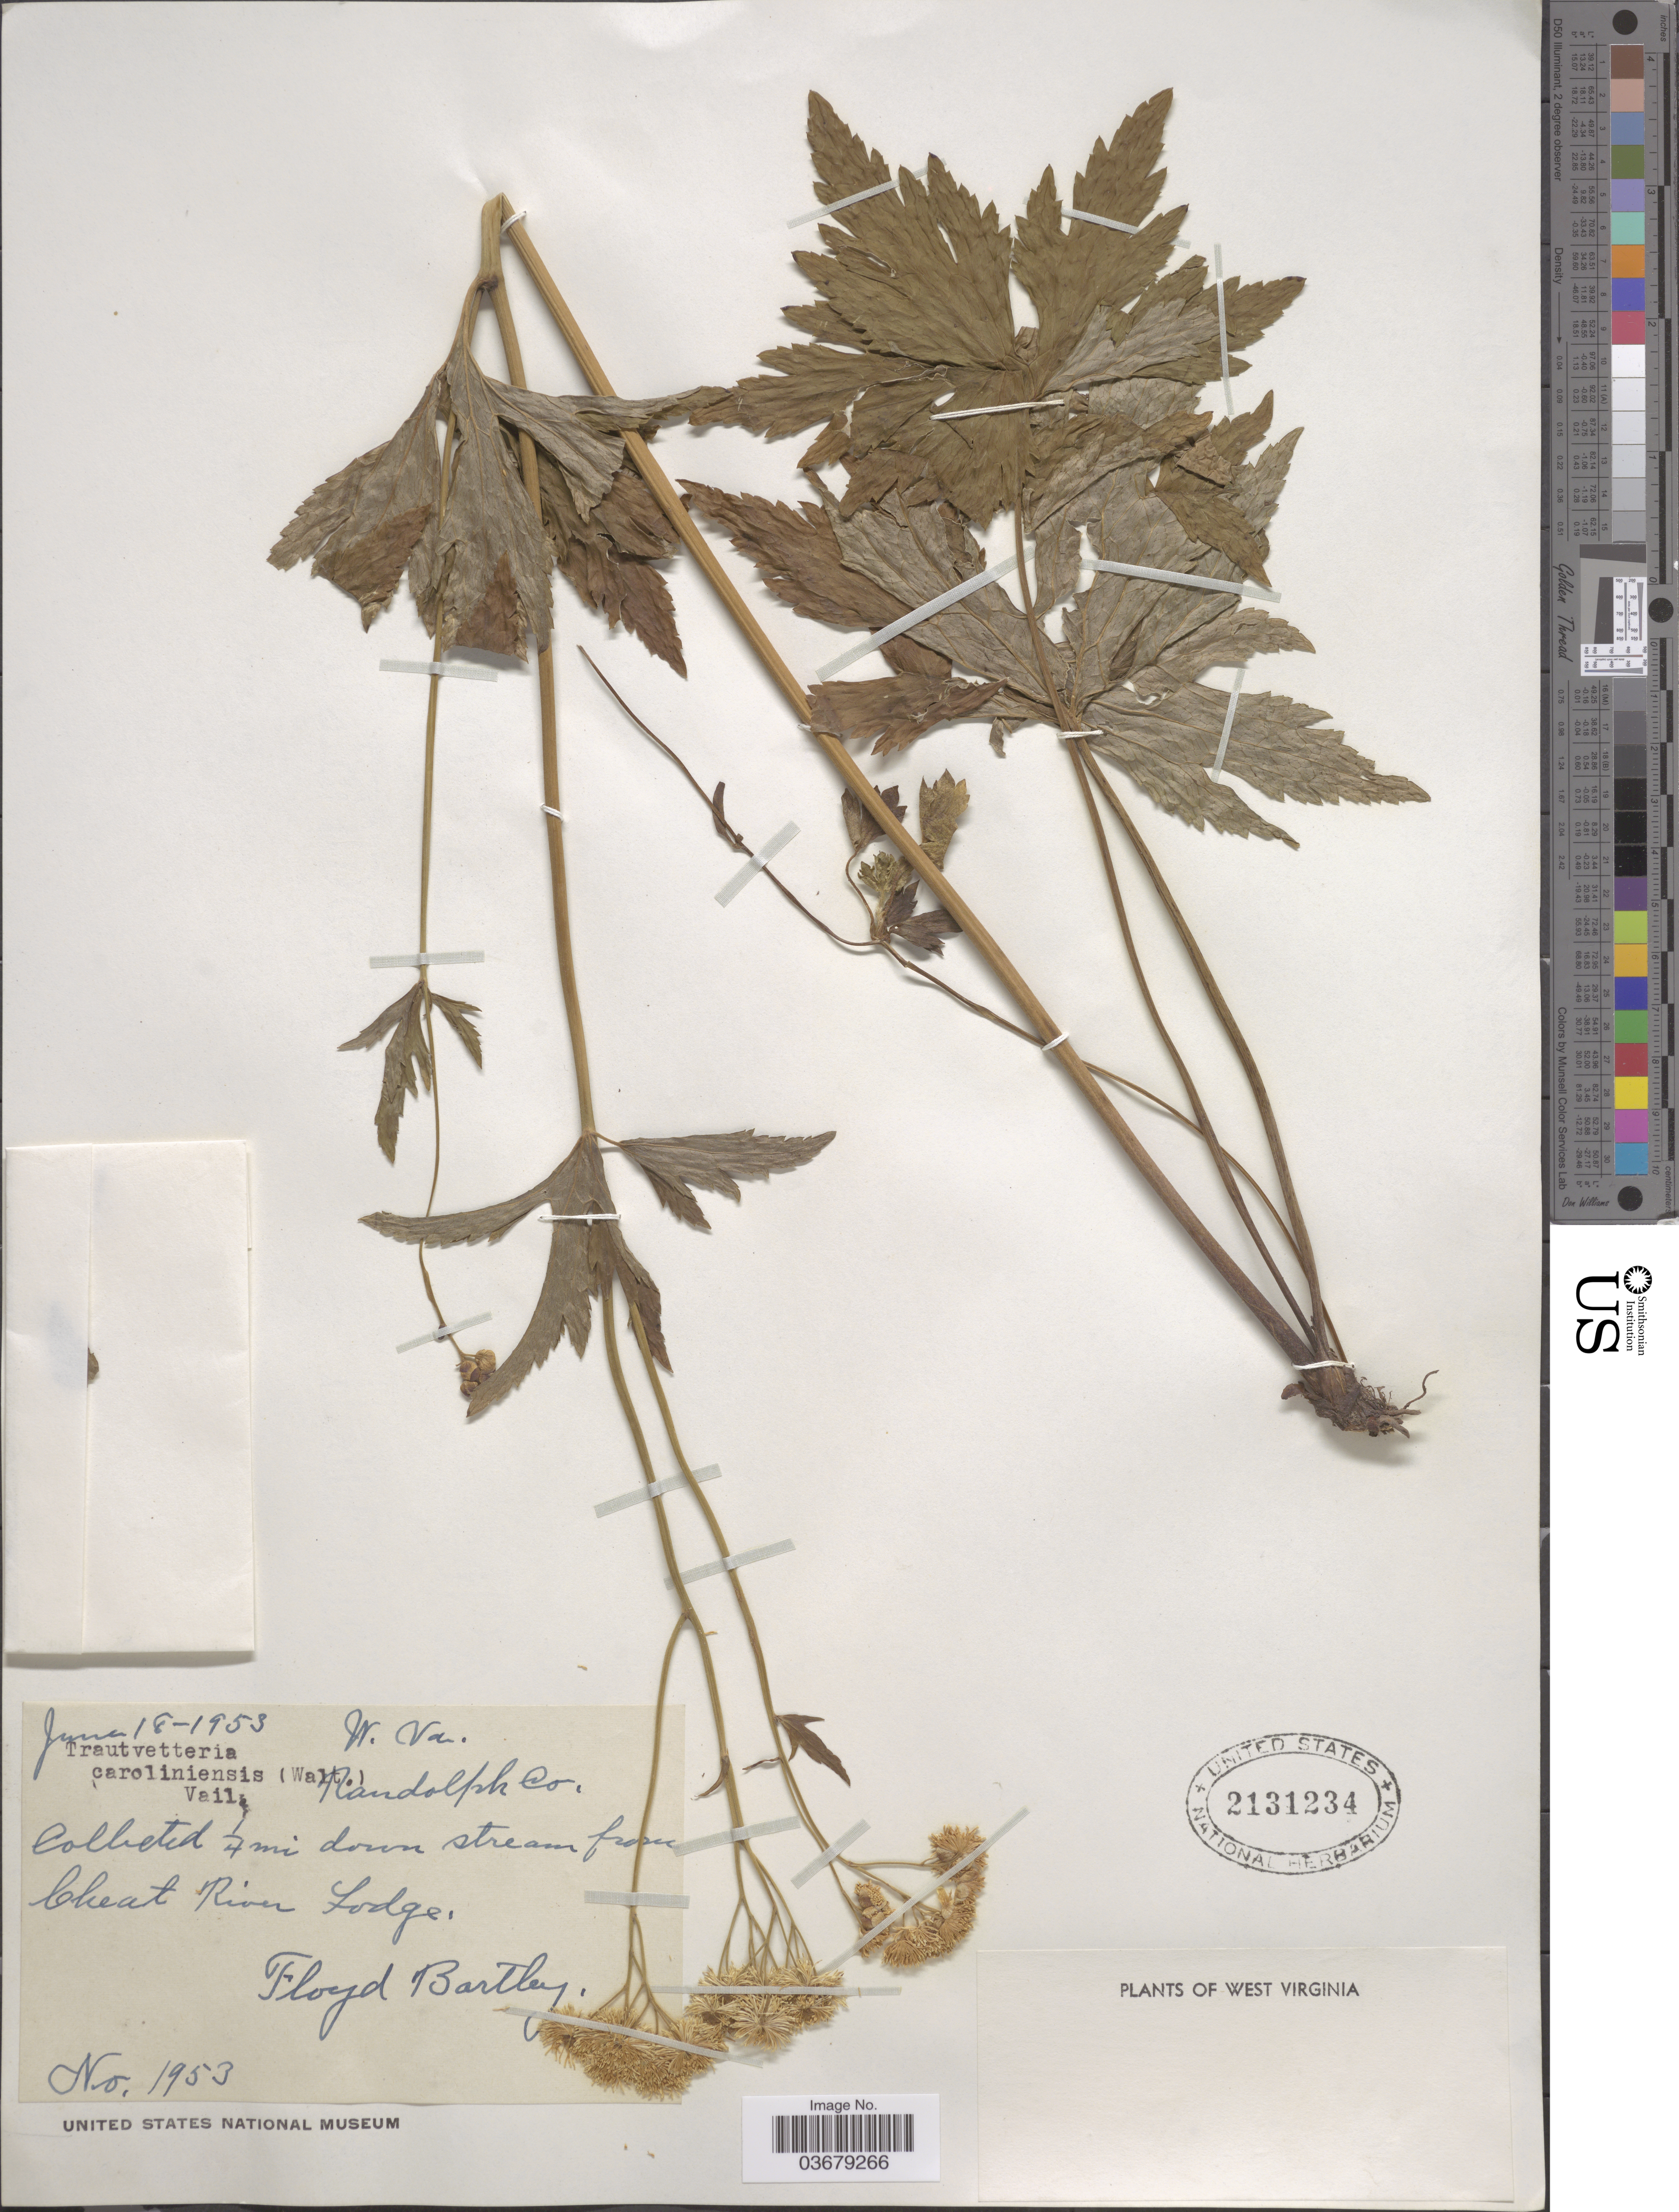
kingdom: Plantae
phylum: Tracheophyta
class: Magnoliopsida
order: Ranunculales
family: Ranunculaceae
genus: Trautvetteria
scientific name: Trautvetteria caroliniensis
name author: (Walter) Vail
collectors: F. Bartley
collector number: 1953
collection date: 1953-06-18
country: United States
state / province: West Virginia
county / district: Randolph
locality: Randolph Co. ¼ mi down stream from Cheat River Lodge.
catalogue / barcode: US 2131234